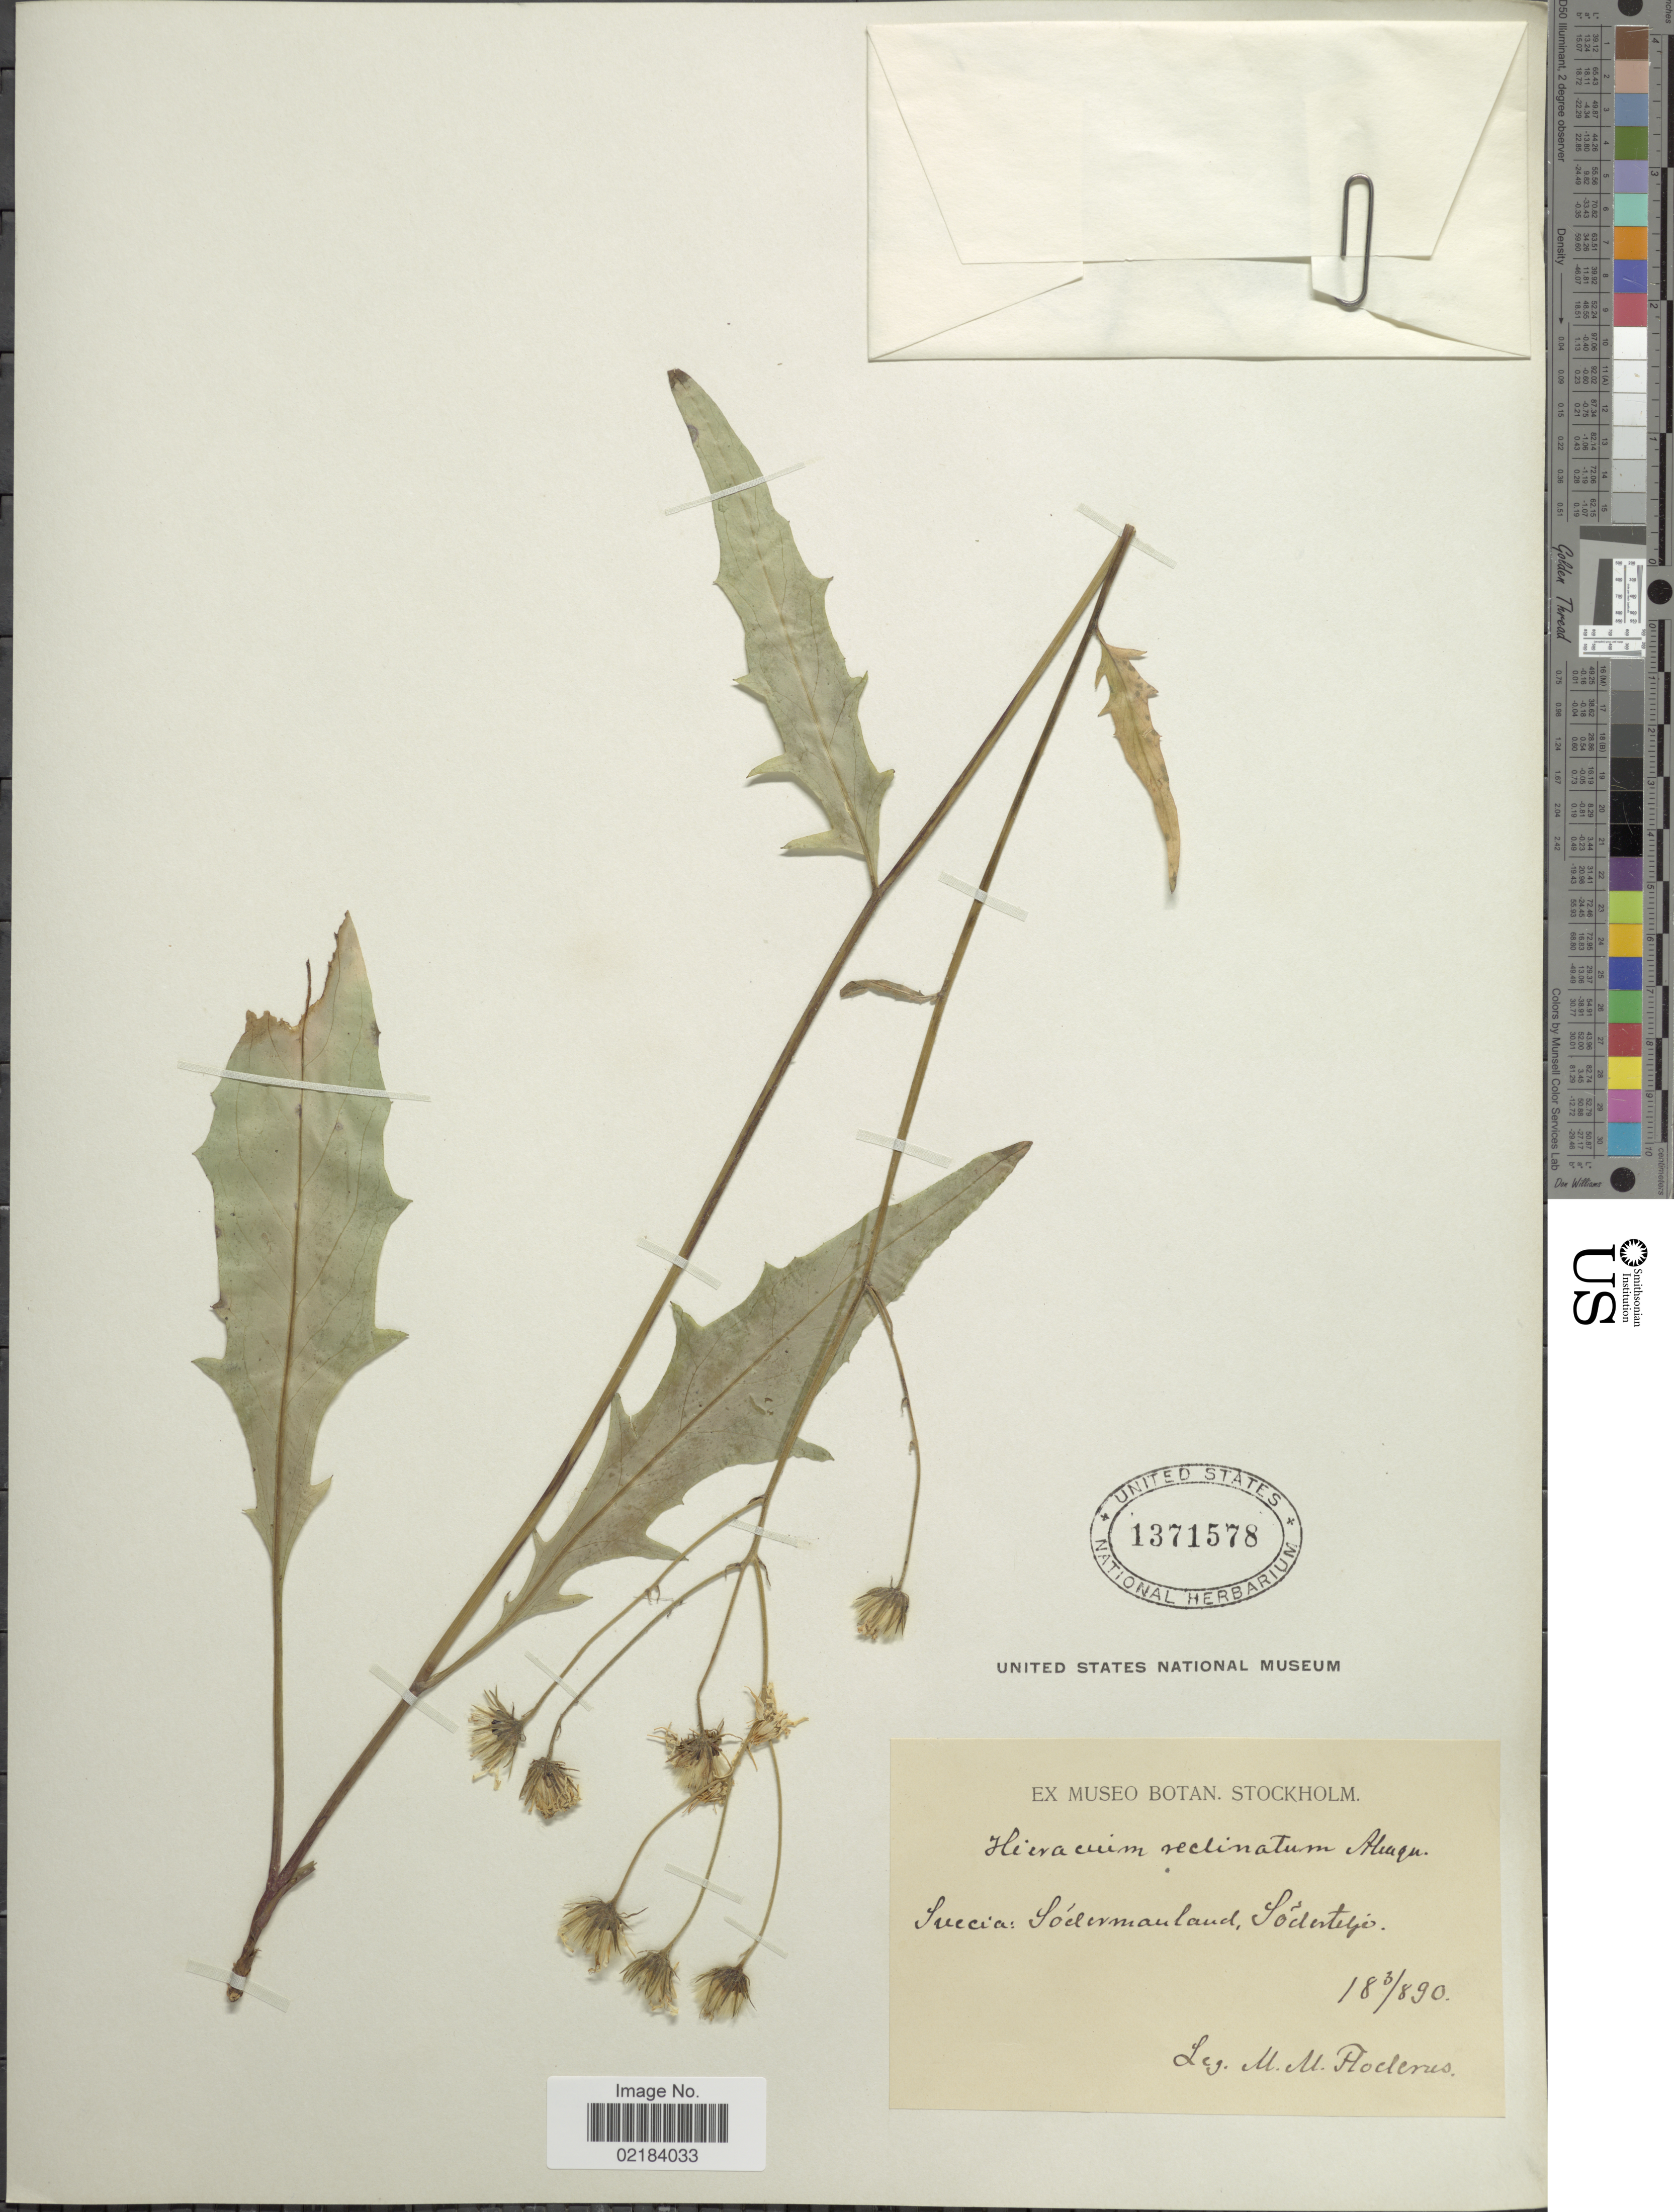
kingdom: Plantae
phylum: Tracheophyta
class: Magnoliopsida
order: Asterales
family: Asteraceae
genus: Hieracium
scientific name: Hieracium subsimile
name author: Norrl.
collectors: M. Floderus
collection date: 1890-08-03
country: Sweden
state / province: Sodermanland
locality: Södermanland, Söder [illegible text]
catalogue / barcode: US 1371578